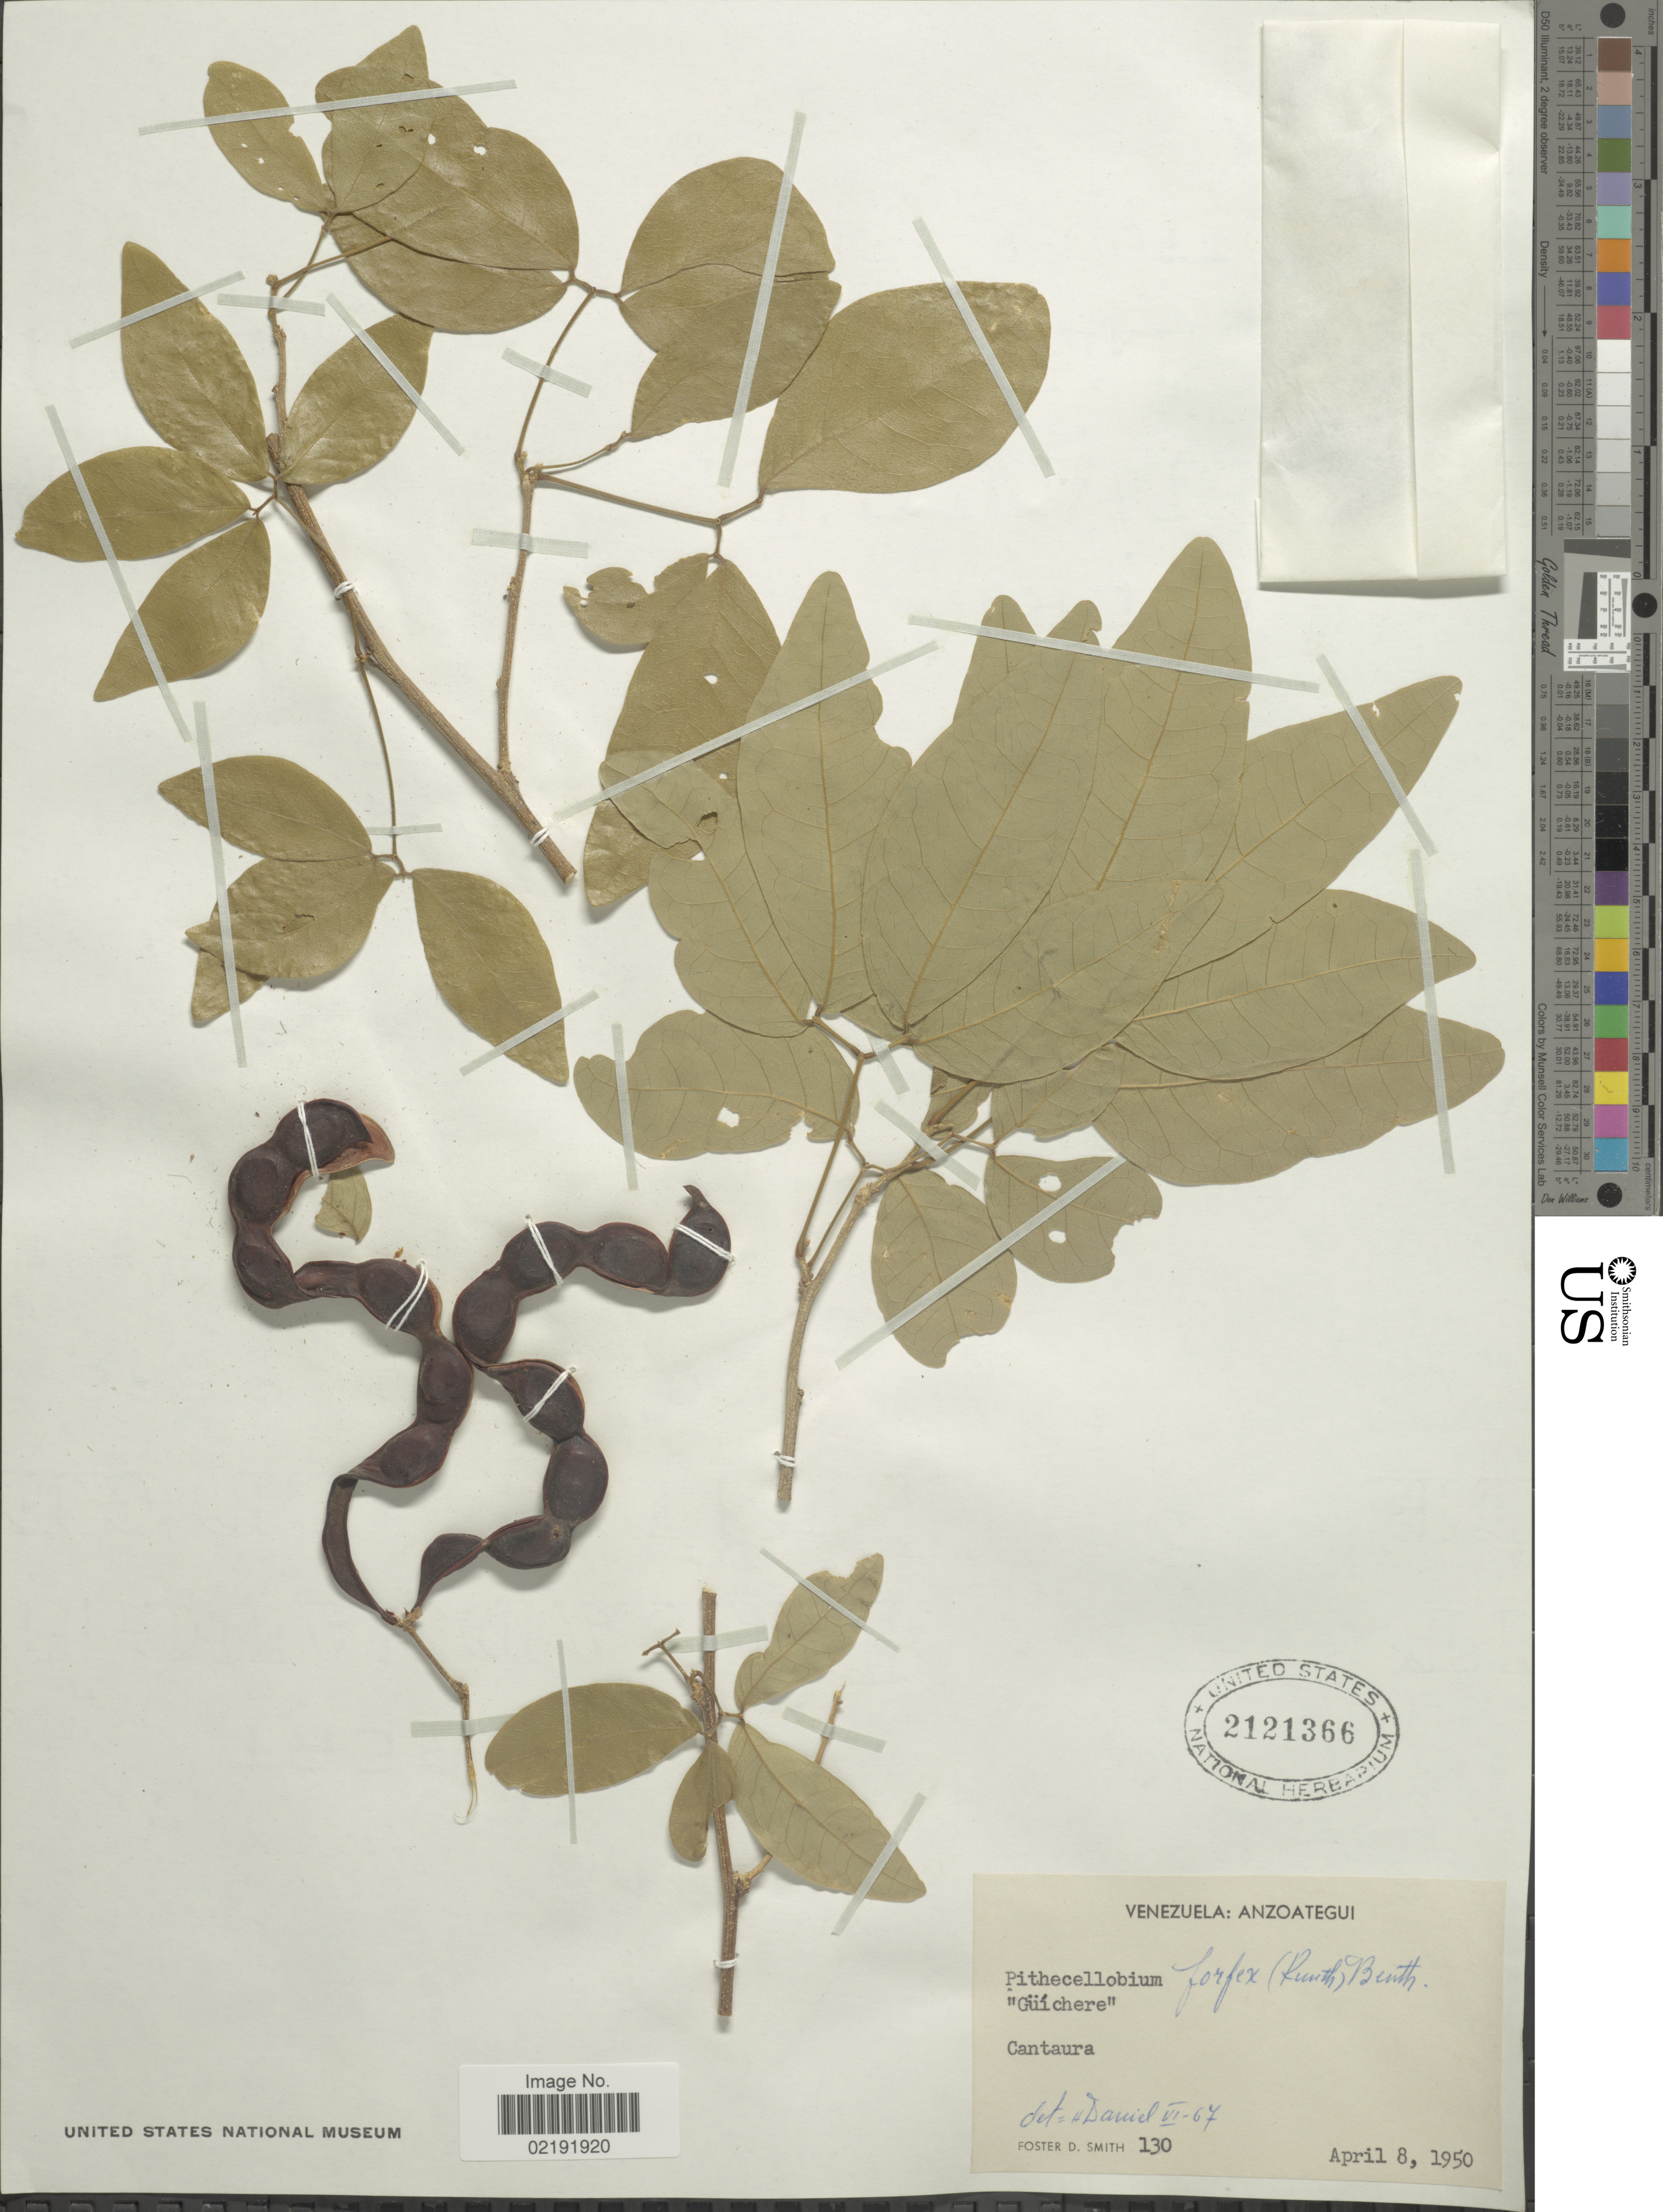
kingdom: Plantae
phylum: Tracheophyta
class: Magnoliopsida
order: Fabales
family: Fabaceae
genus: Pithecellobium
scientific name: Pithecellobium roseum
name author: (Vahl) Barneby & J.W. Grimes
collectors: F. Smith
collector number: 130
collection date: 1950-04-08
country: Venezuela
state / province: Anzoategui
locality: Cantaura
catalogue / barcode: US 2121366